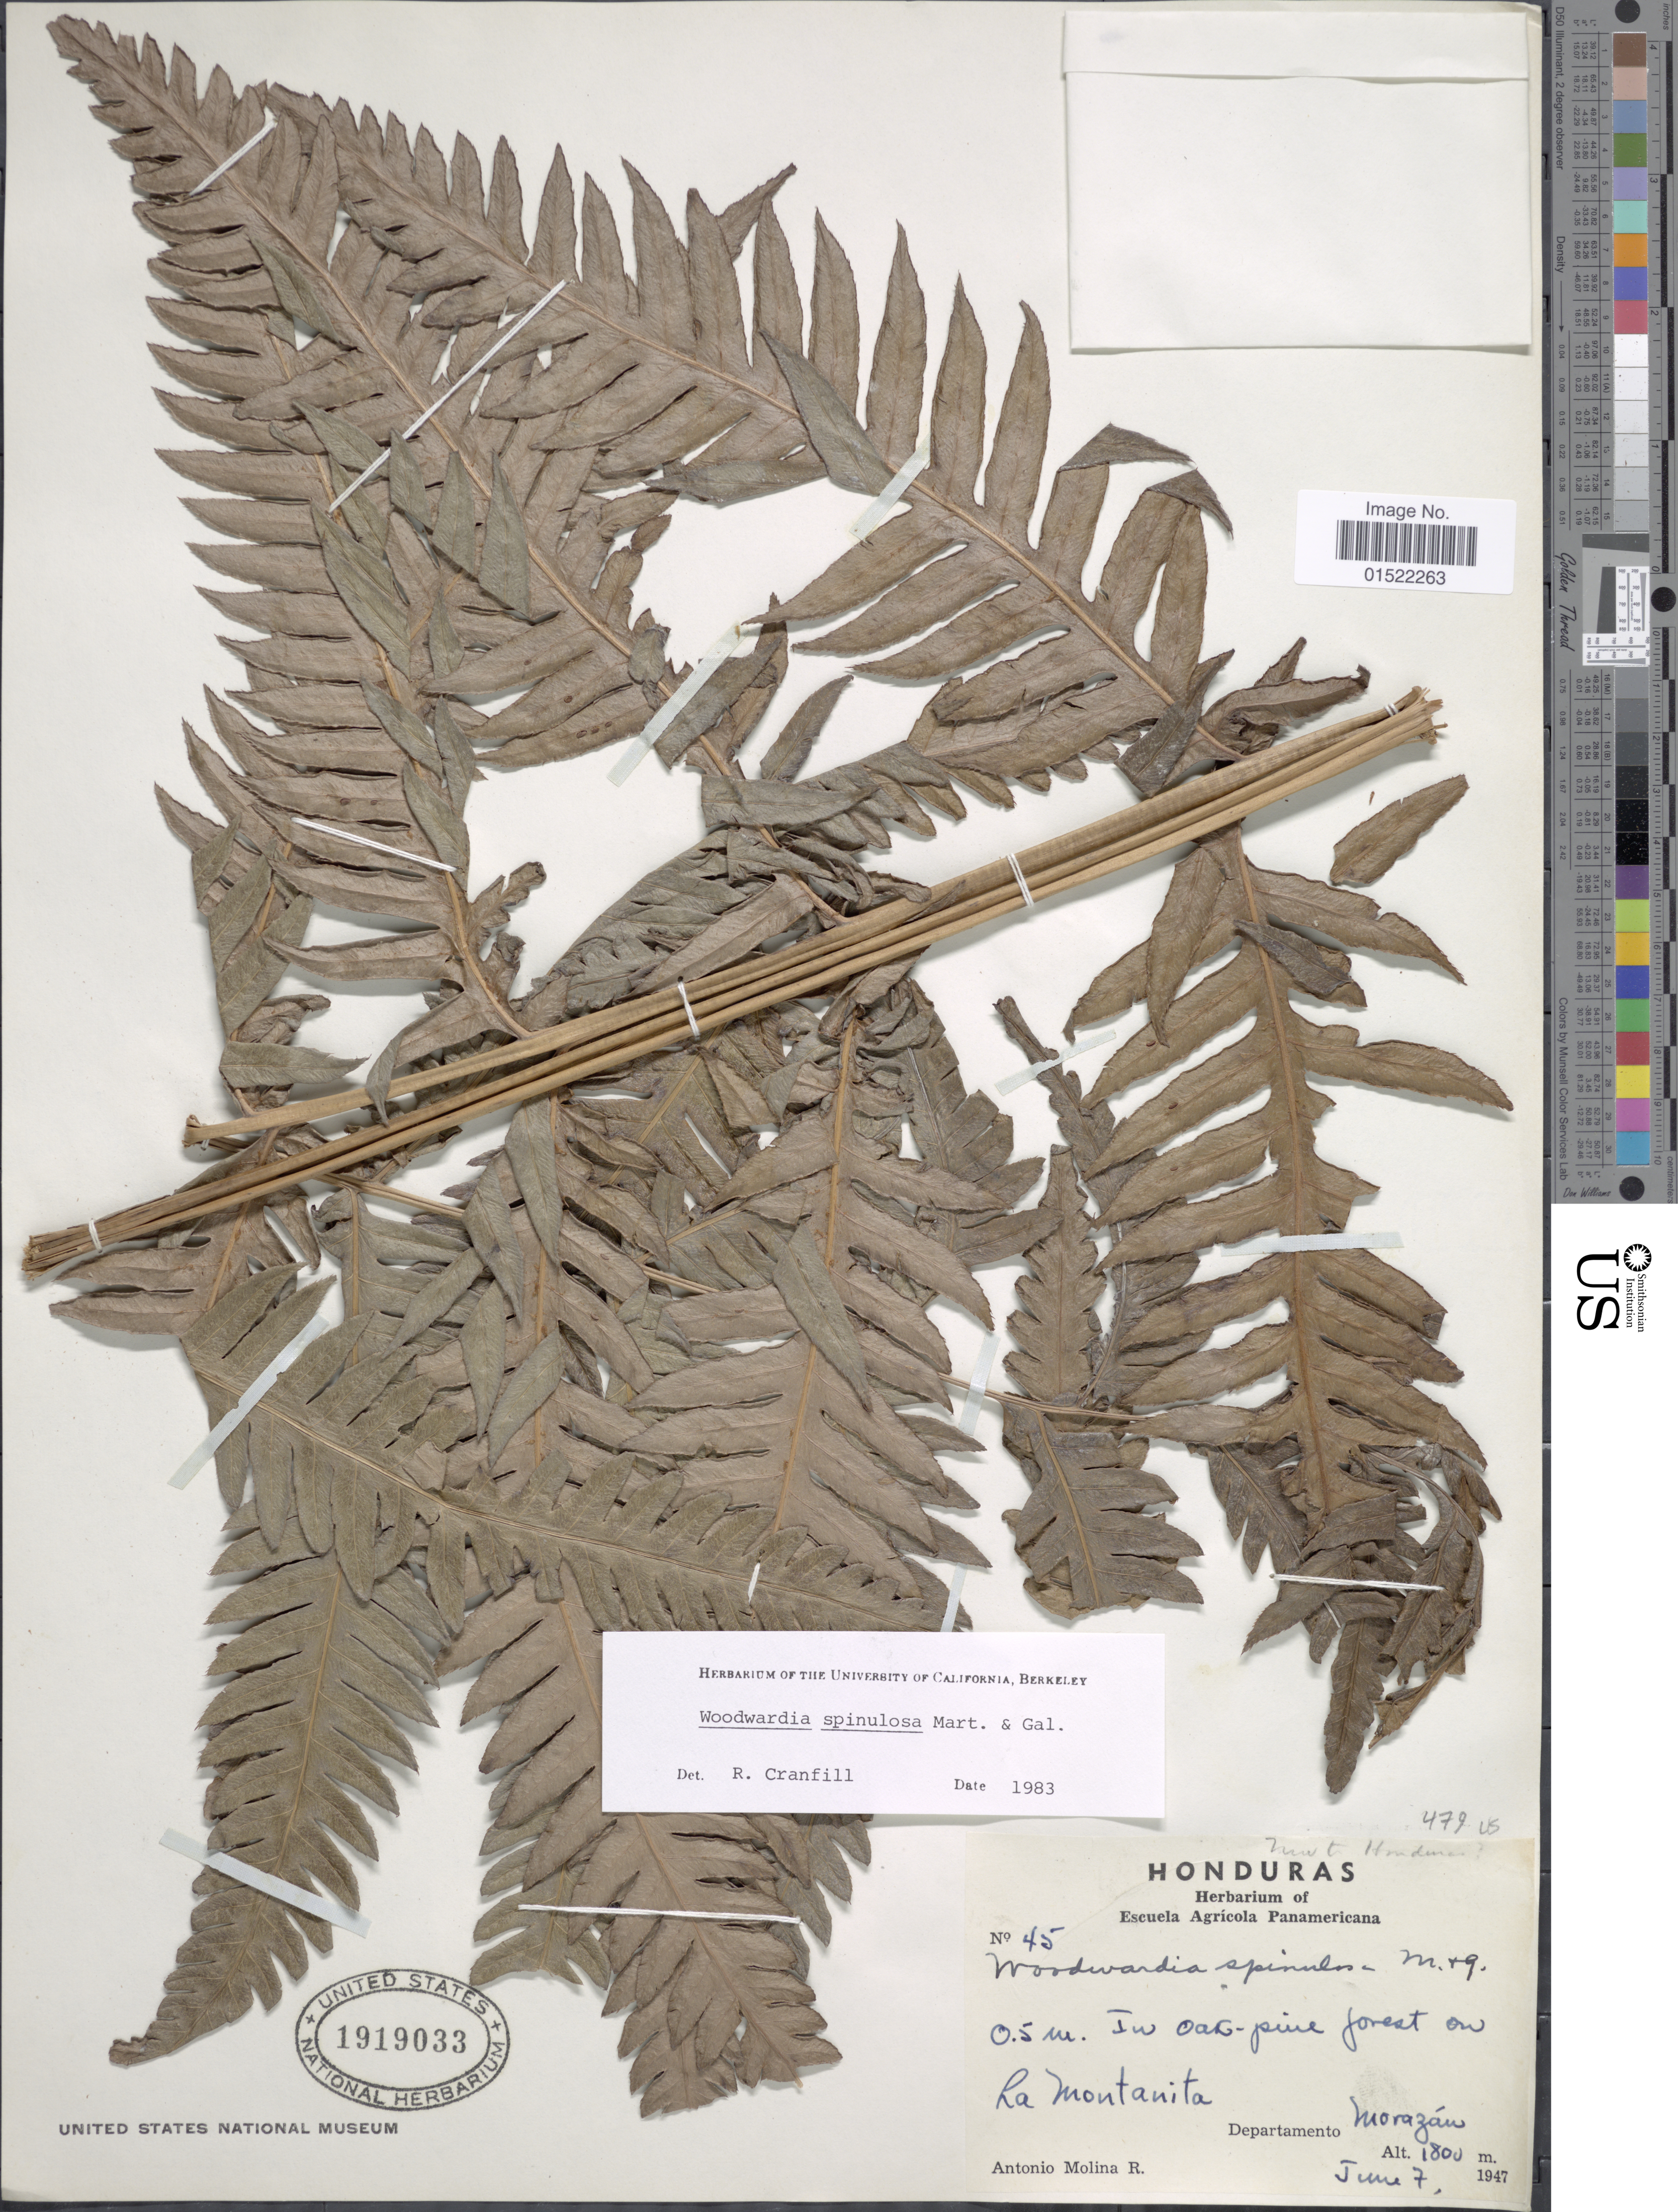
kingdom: Plantae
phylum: Tracheophyta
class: Polypodiopsida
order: Polypodiales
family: Blechnaceae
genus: Woodwardia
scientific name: Woodwardia spinulosa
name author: M. Martens & Galeotti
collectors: A. Molina R.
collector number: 45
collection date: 1947-06-07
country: El Salvador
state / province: Morazan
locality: La Montanita, departamento Morazan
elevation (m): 1800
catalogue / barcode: US 1919033